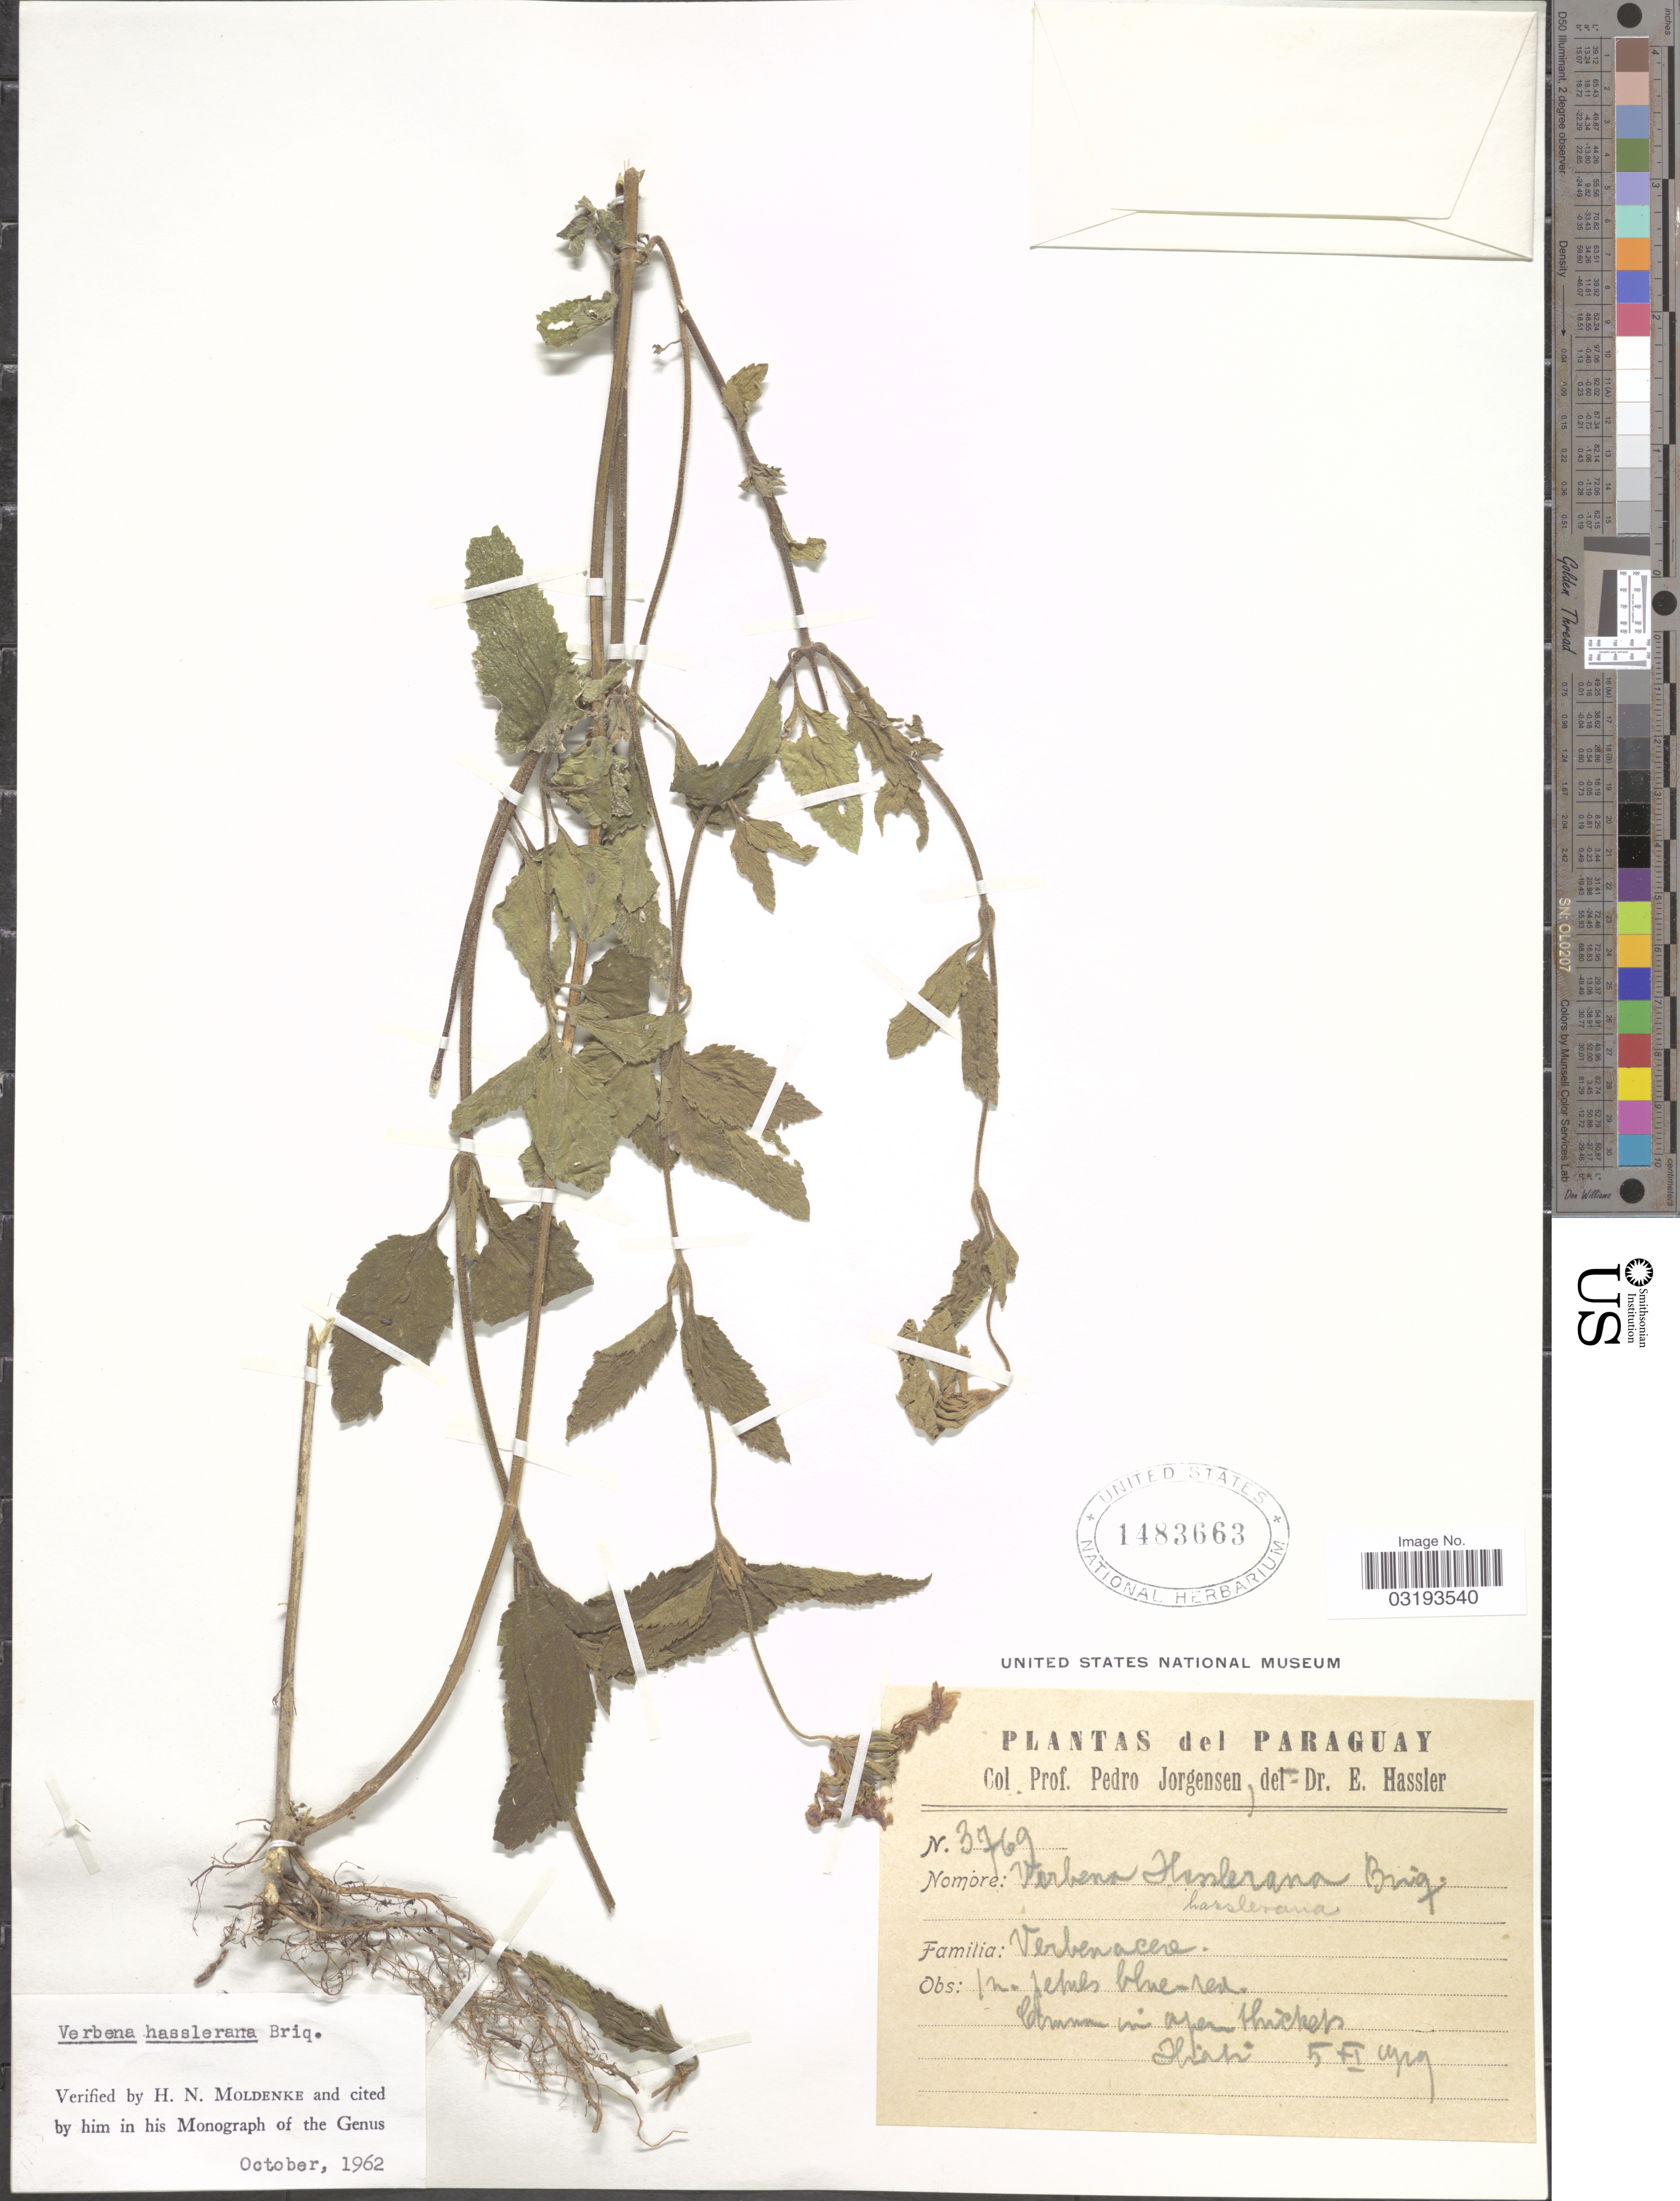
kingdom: Plantae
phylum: Tracheophyta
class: Magnoliopsida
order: Lamiales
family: Verbenaceae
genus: Verbena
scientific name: Verbena hasslerana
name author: Briq.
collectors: P. Jörgensen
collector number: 3769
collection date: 1929-11-05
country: Paraguay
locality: Hiati [interpreted].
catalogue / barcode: US 1483663